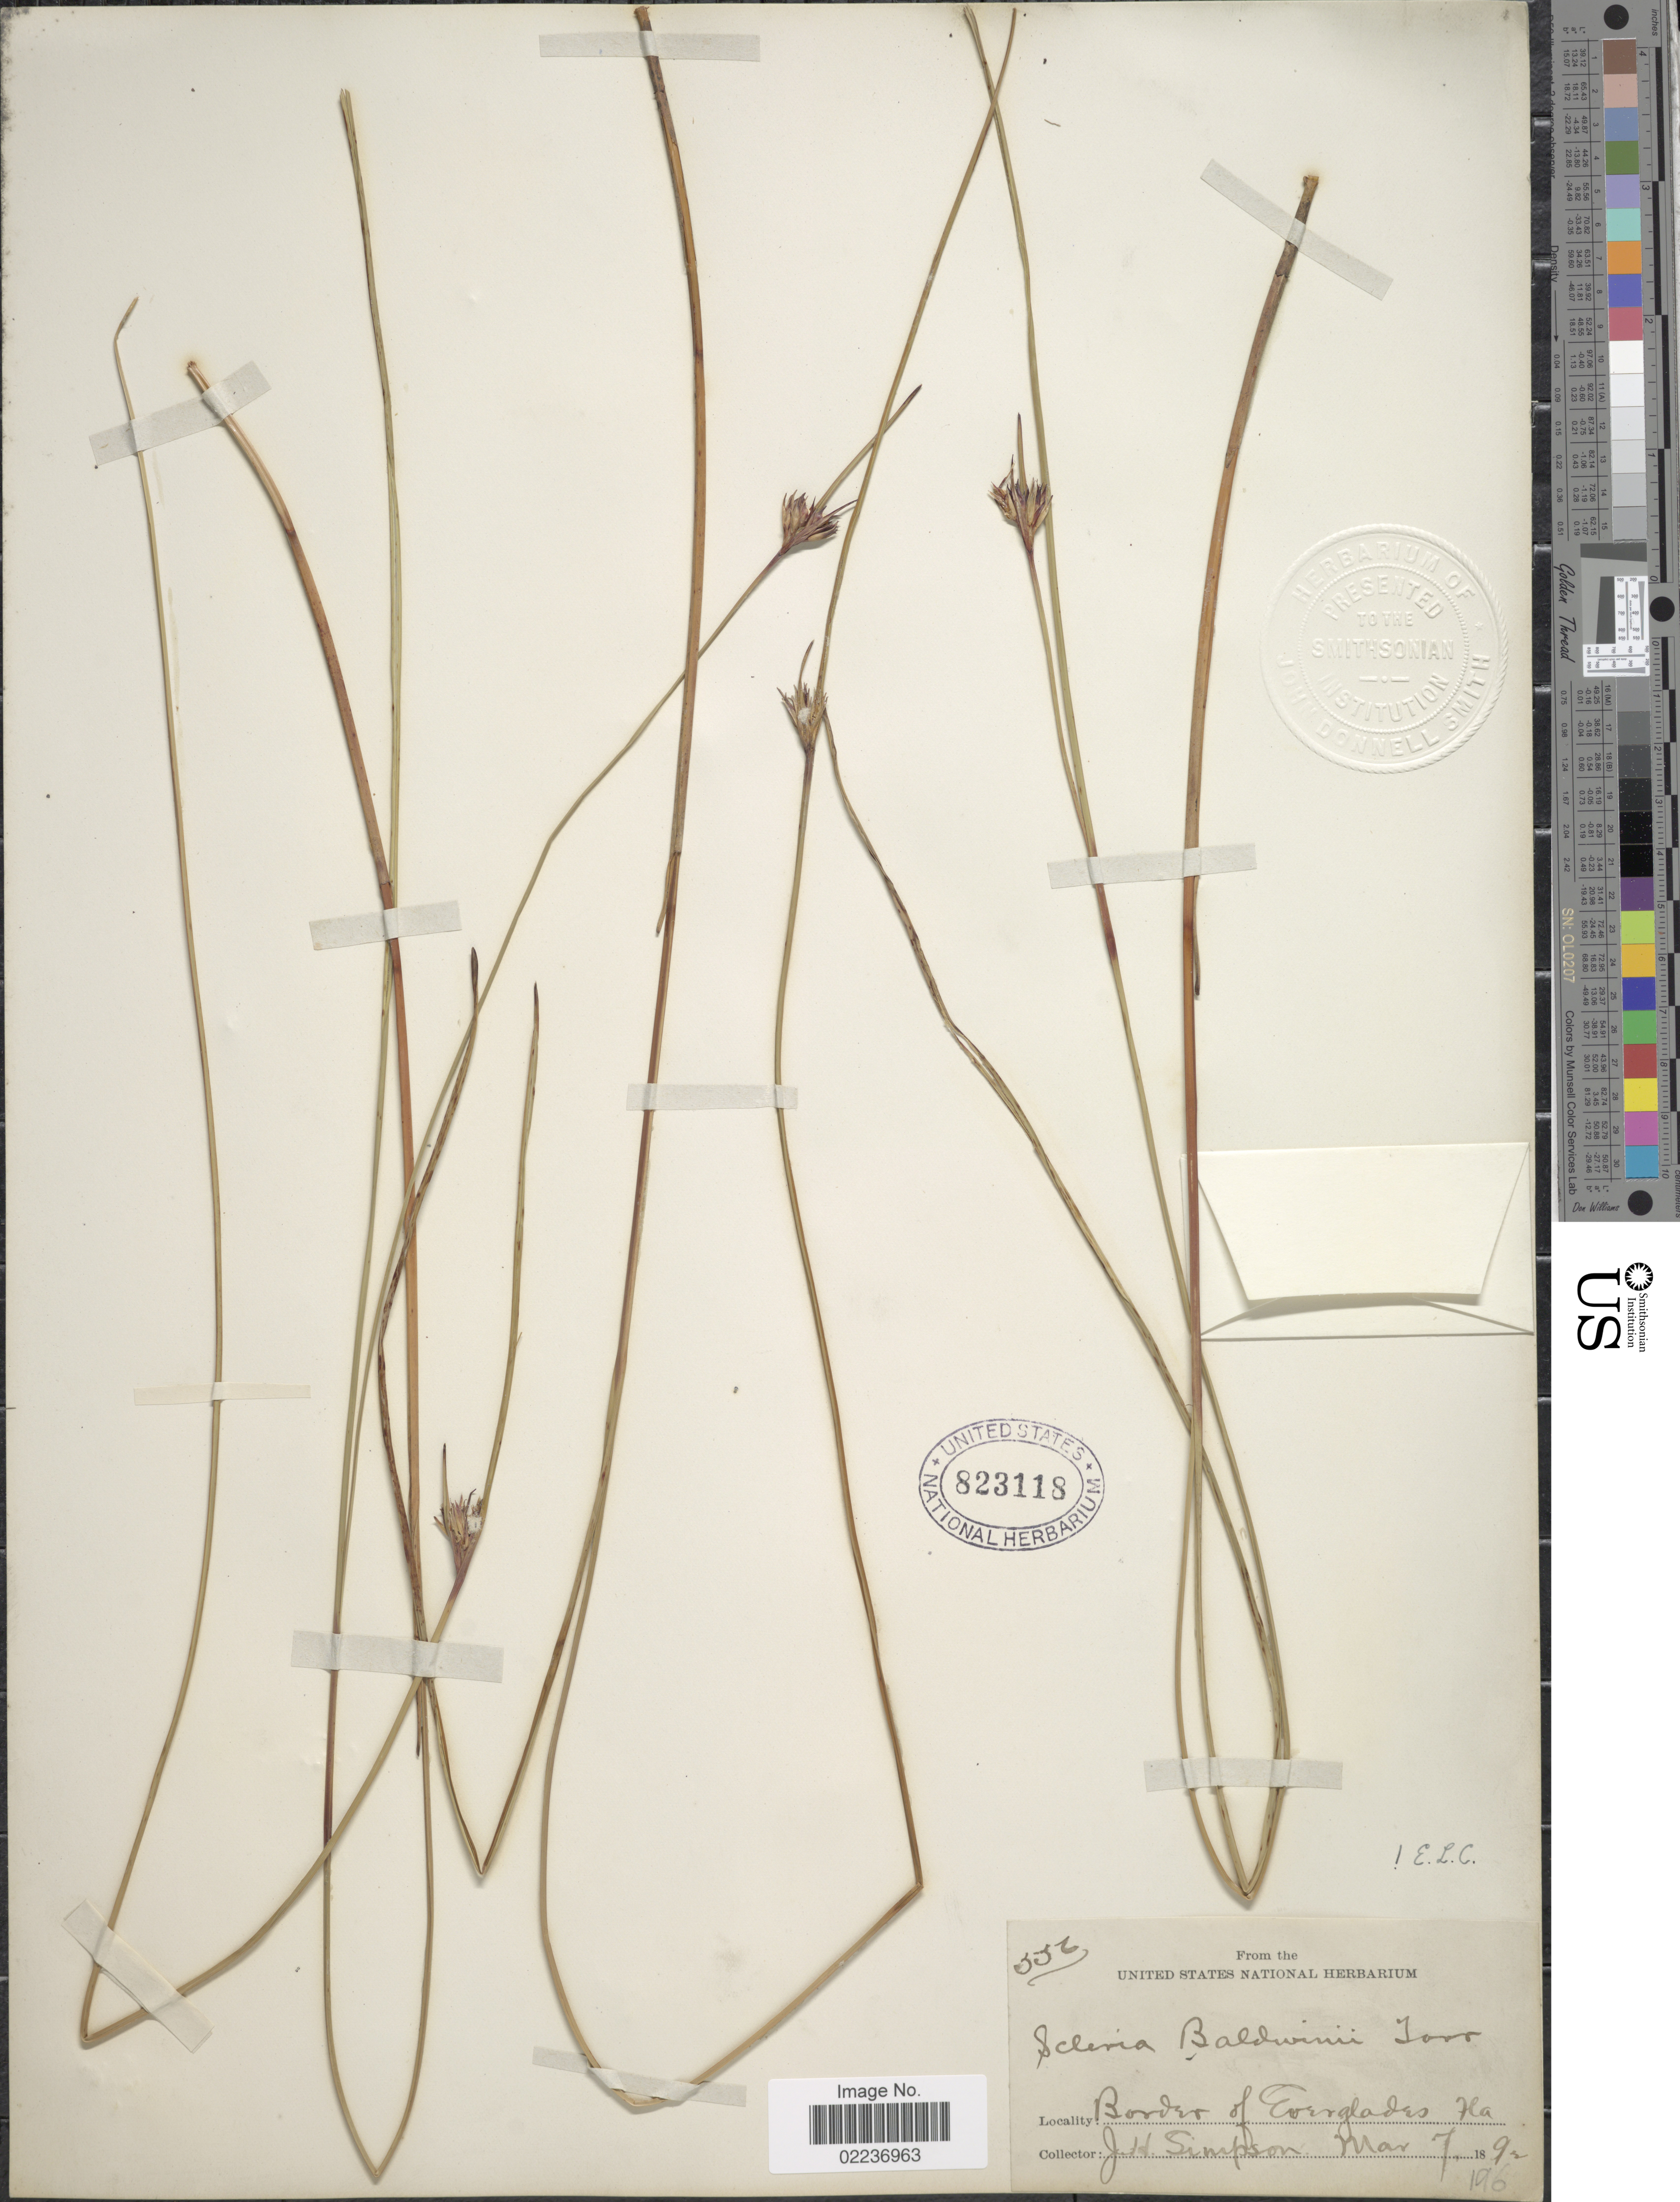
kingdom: Plantae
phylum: Tracheophyta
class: Liliopsida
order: Poales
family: Cyperaceae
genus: Scleria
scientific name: Scleria baldwinii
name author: (Torr.) Steud.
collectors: J. H. Simpson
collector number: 556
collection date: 1892-03-07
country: United States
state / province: Florida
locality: border of Everglades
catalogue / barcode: US 823118